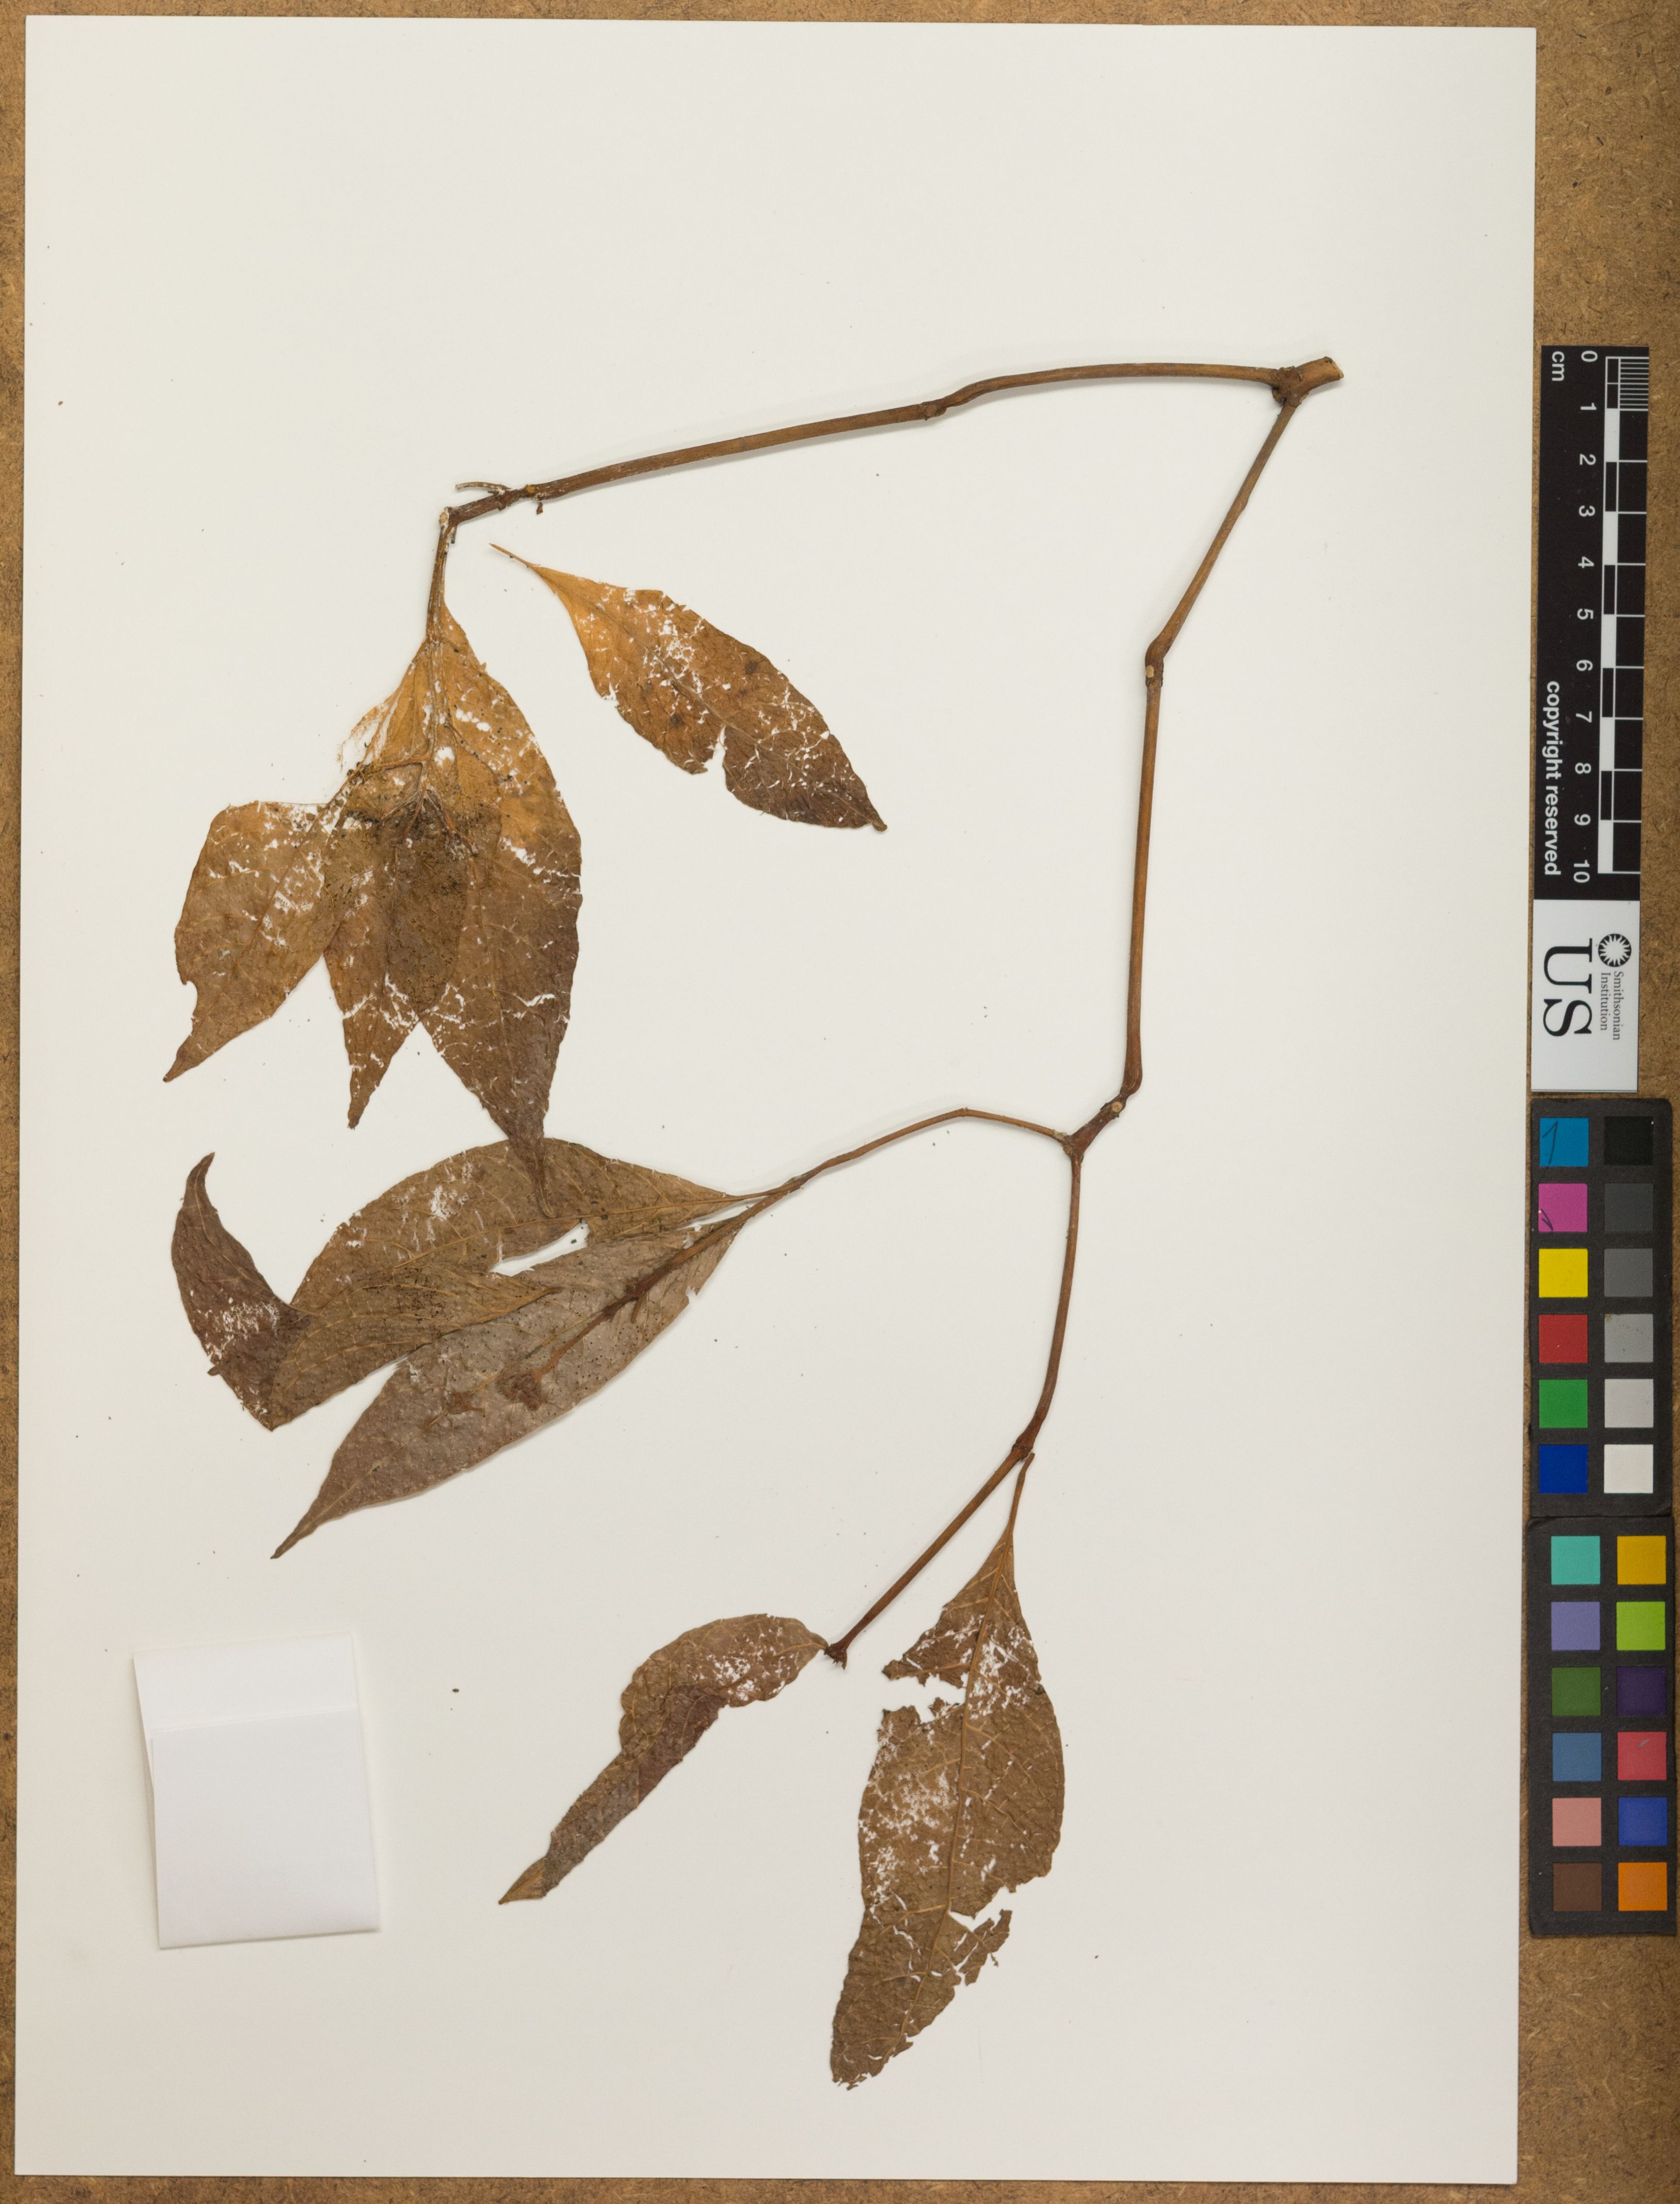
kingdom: Plantae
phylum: Tracheophyta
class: Magnoliopsida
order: Gentianales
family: Rubiaceae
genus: Psychotria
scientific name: Psychotria acuminata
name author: Benth.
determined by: Taylor, Charlotte M.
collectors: T. McDowell, S. Allicock, P. Acevedo-Rodr., C. Feuillet & S. Tiwari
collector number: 1936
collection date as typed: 20 February 1990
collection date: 1990-02-20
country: Guyana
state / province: U. Takutu-U. Essequibo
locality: Along track leading to airstrip by Surama Village, between Buro-Buro River and savanna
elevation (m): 70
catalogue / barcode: US 3286407